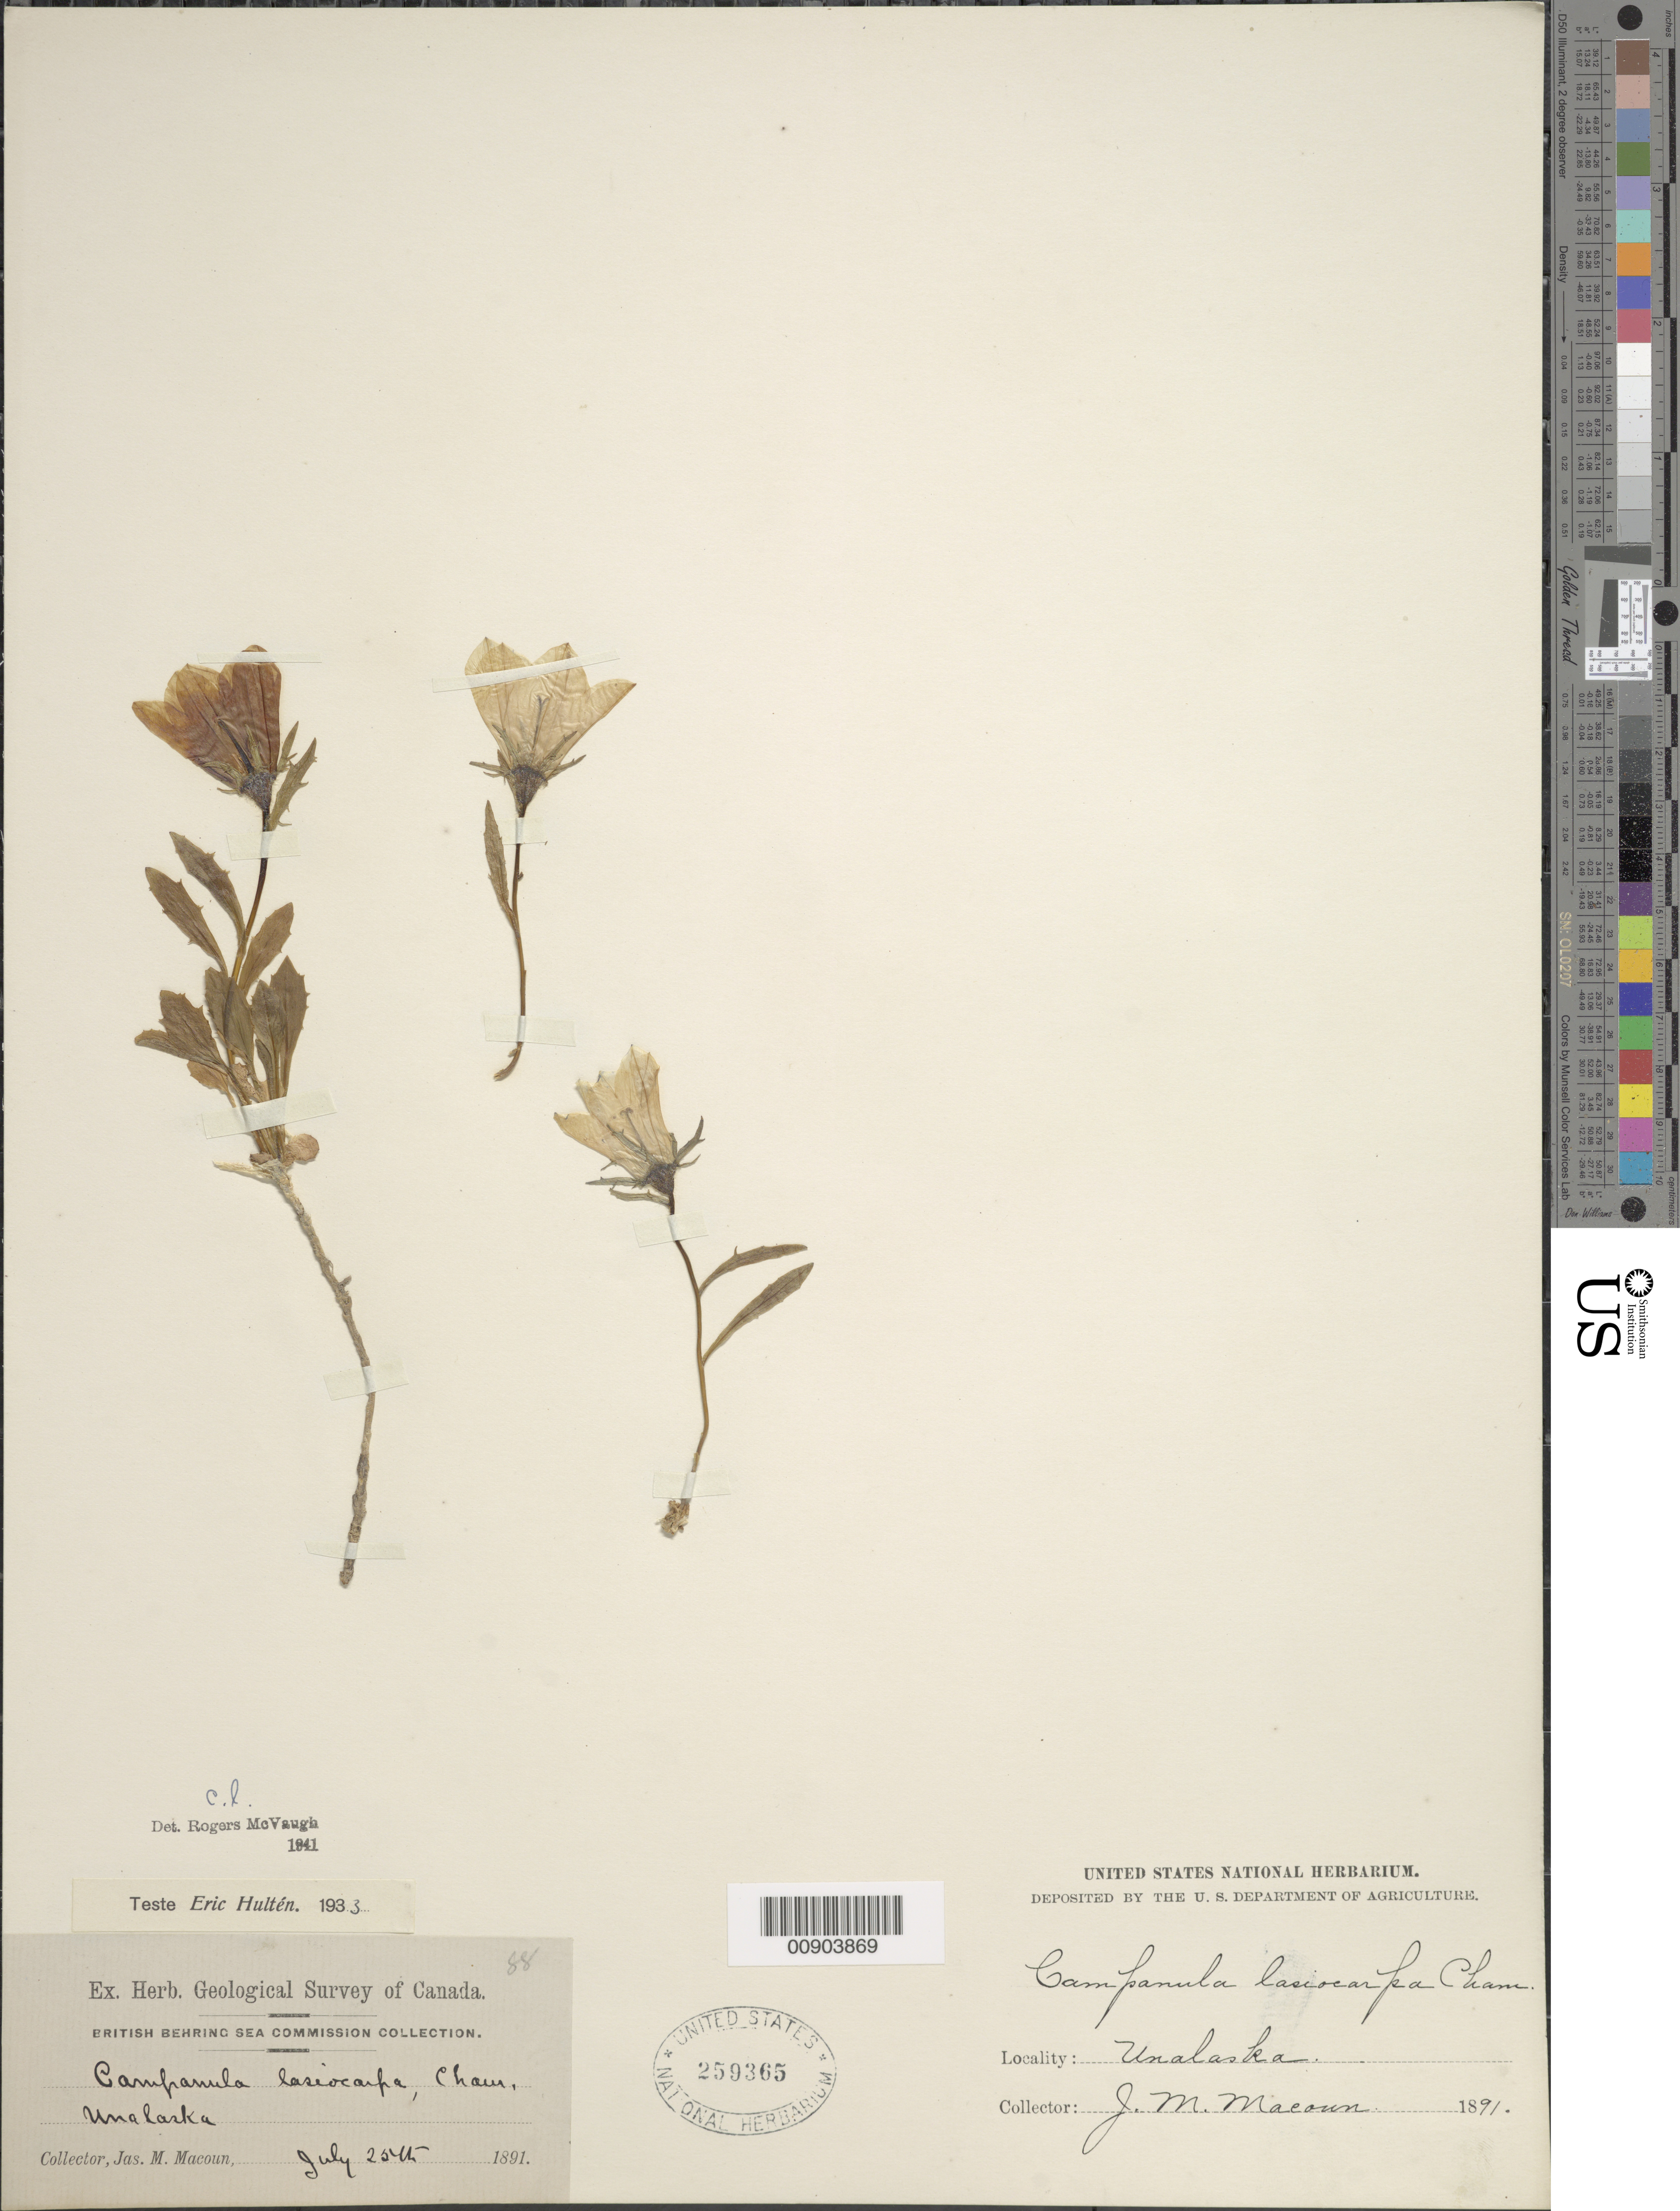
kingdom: Plantae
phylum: Tracheophyta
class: Magnoliopsida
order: Asterales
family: Campanulaceae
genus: Campanula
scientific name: Campanula lasiocarpa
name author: Cham.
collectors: J. M. Macoun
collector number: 88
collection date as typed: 25 Jul 1891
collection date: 1891-07-25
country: United States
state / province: Alaska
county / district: Aleutians West Census Area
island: Unalaska Island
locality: Unalaska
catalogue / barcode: US 259365